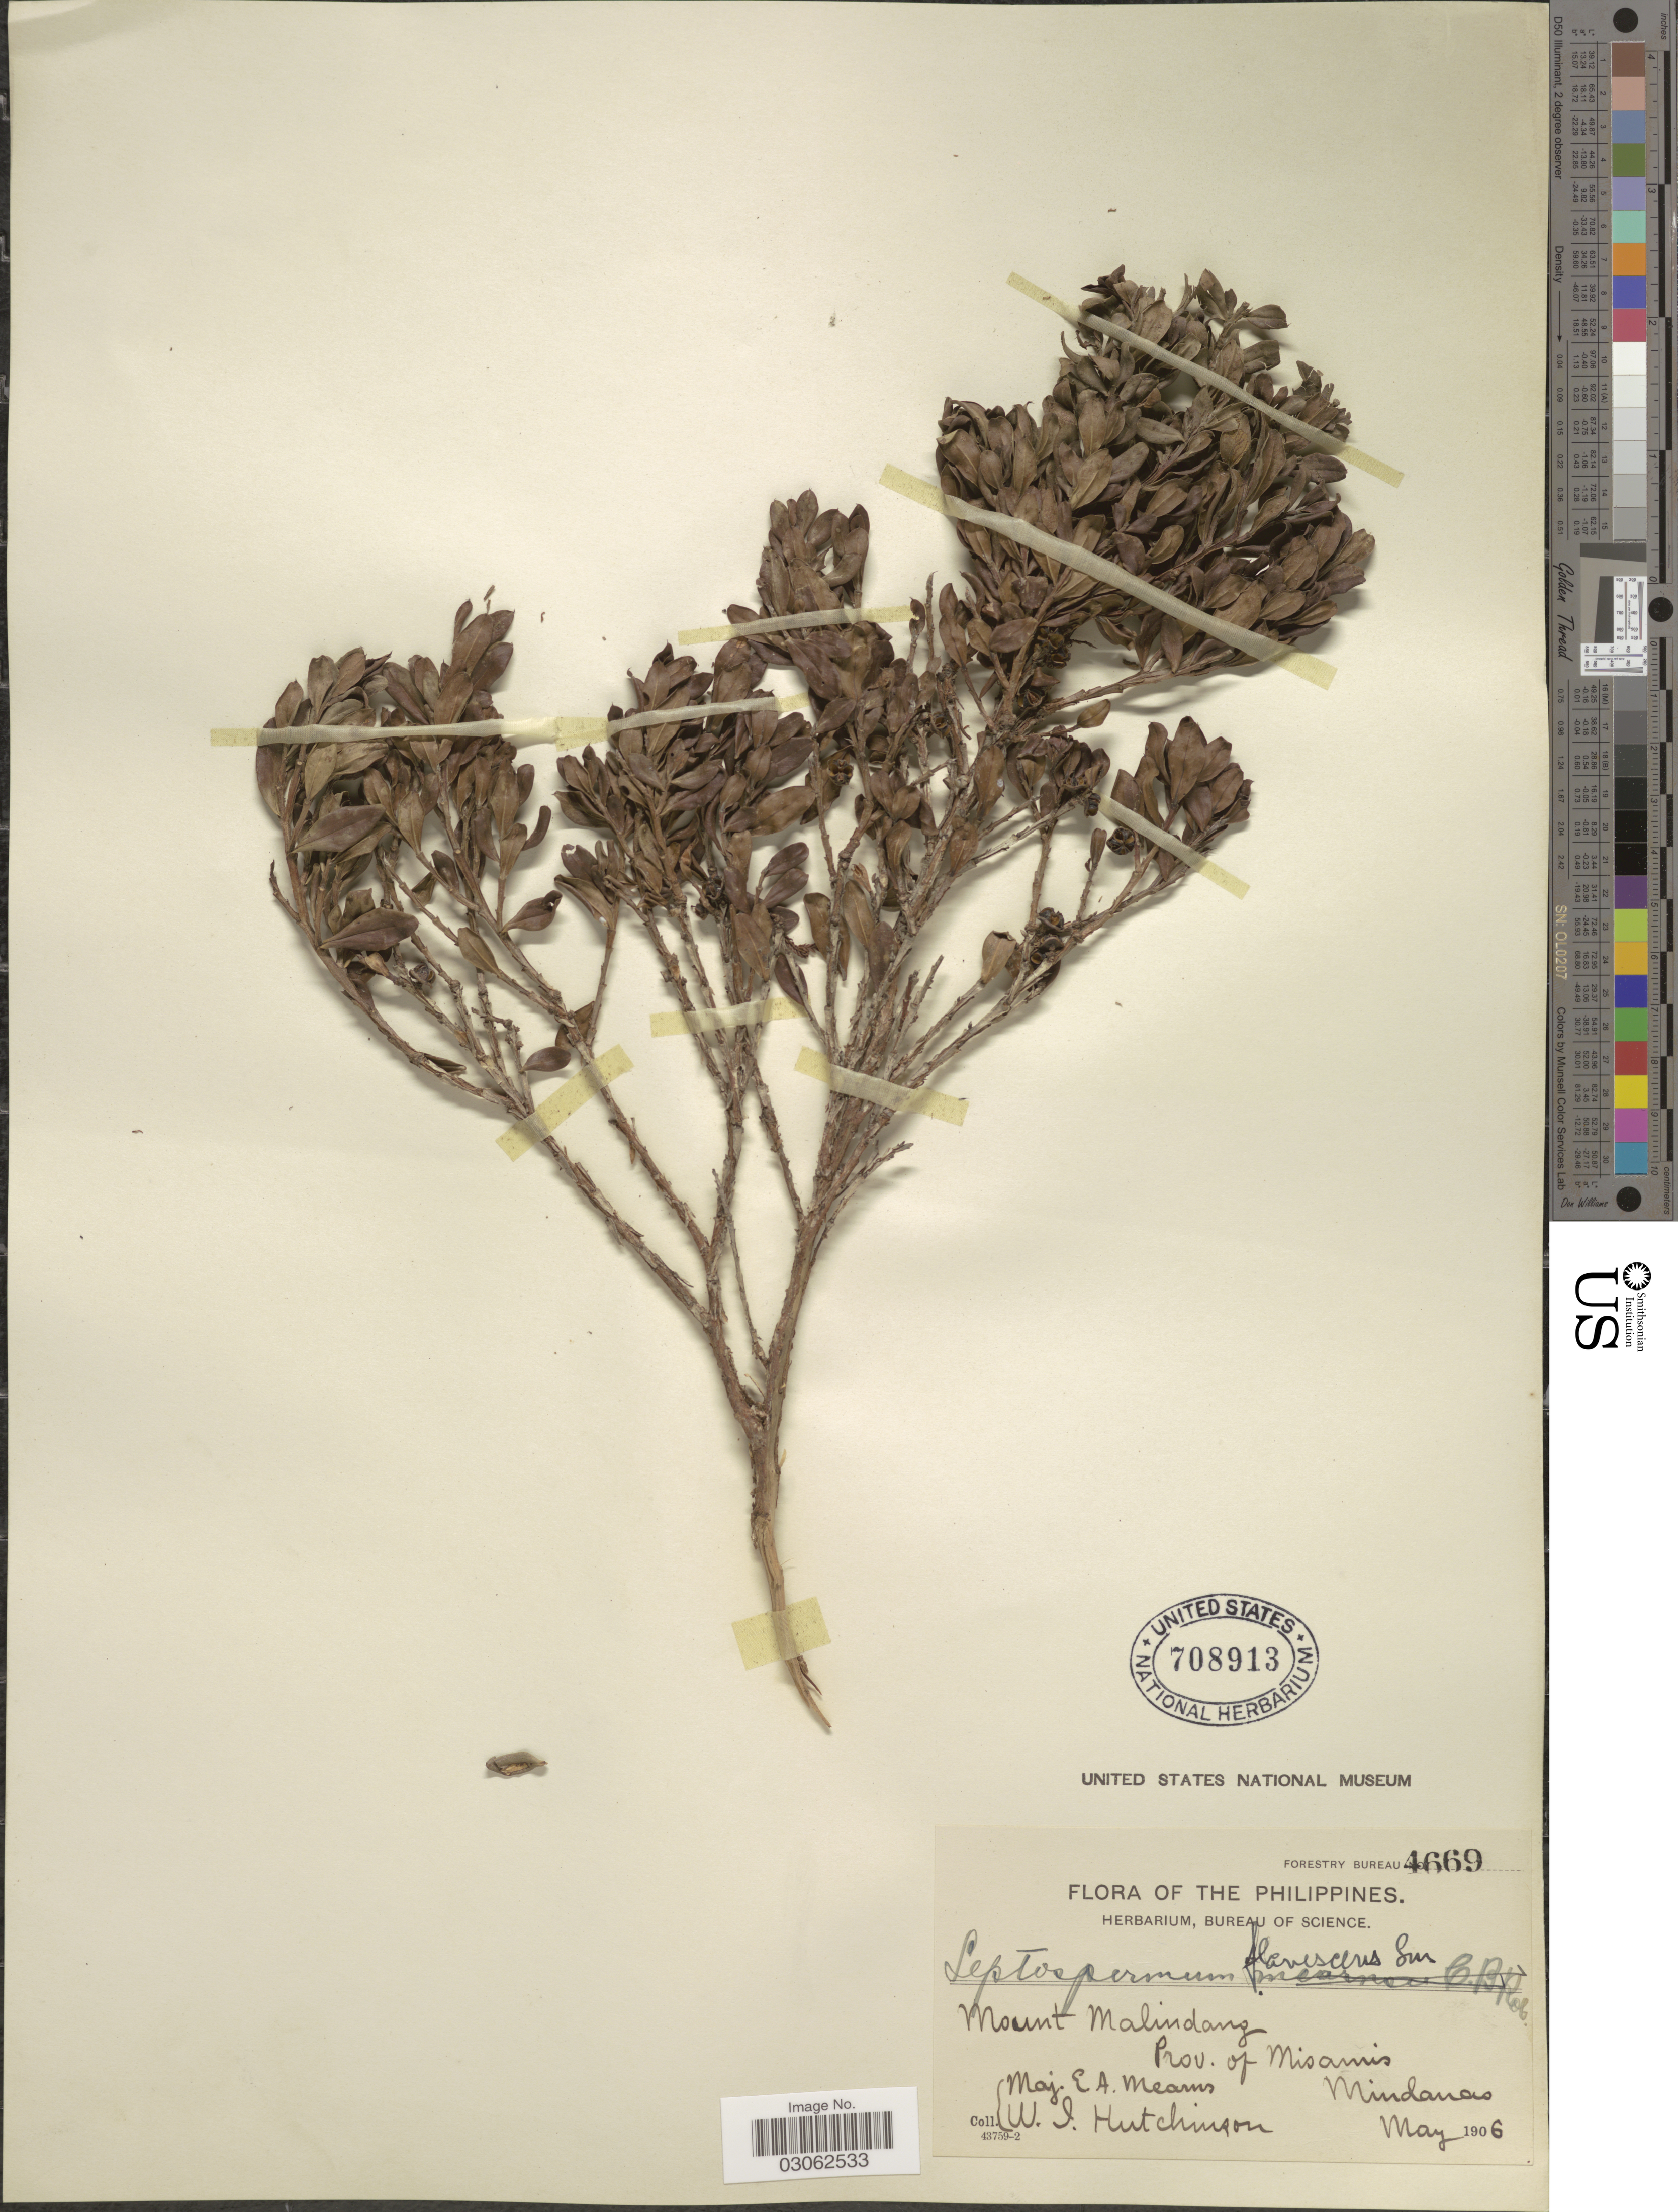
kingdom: Plantae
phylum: Tracheophyta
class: Magnoliopsida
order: Myrtales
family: Myrtaceae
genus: Leptospermum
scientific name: Leptospermum javanicum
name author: Blume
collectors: E. A. Mearns & W. I. Hutchinson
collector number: Forestry Bureau 4669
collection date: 1906-05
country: Philippines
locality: Mount Malindang. Prov. of Misamis. Mindanao.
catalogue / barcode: US 708913